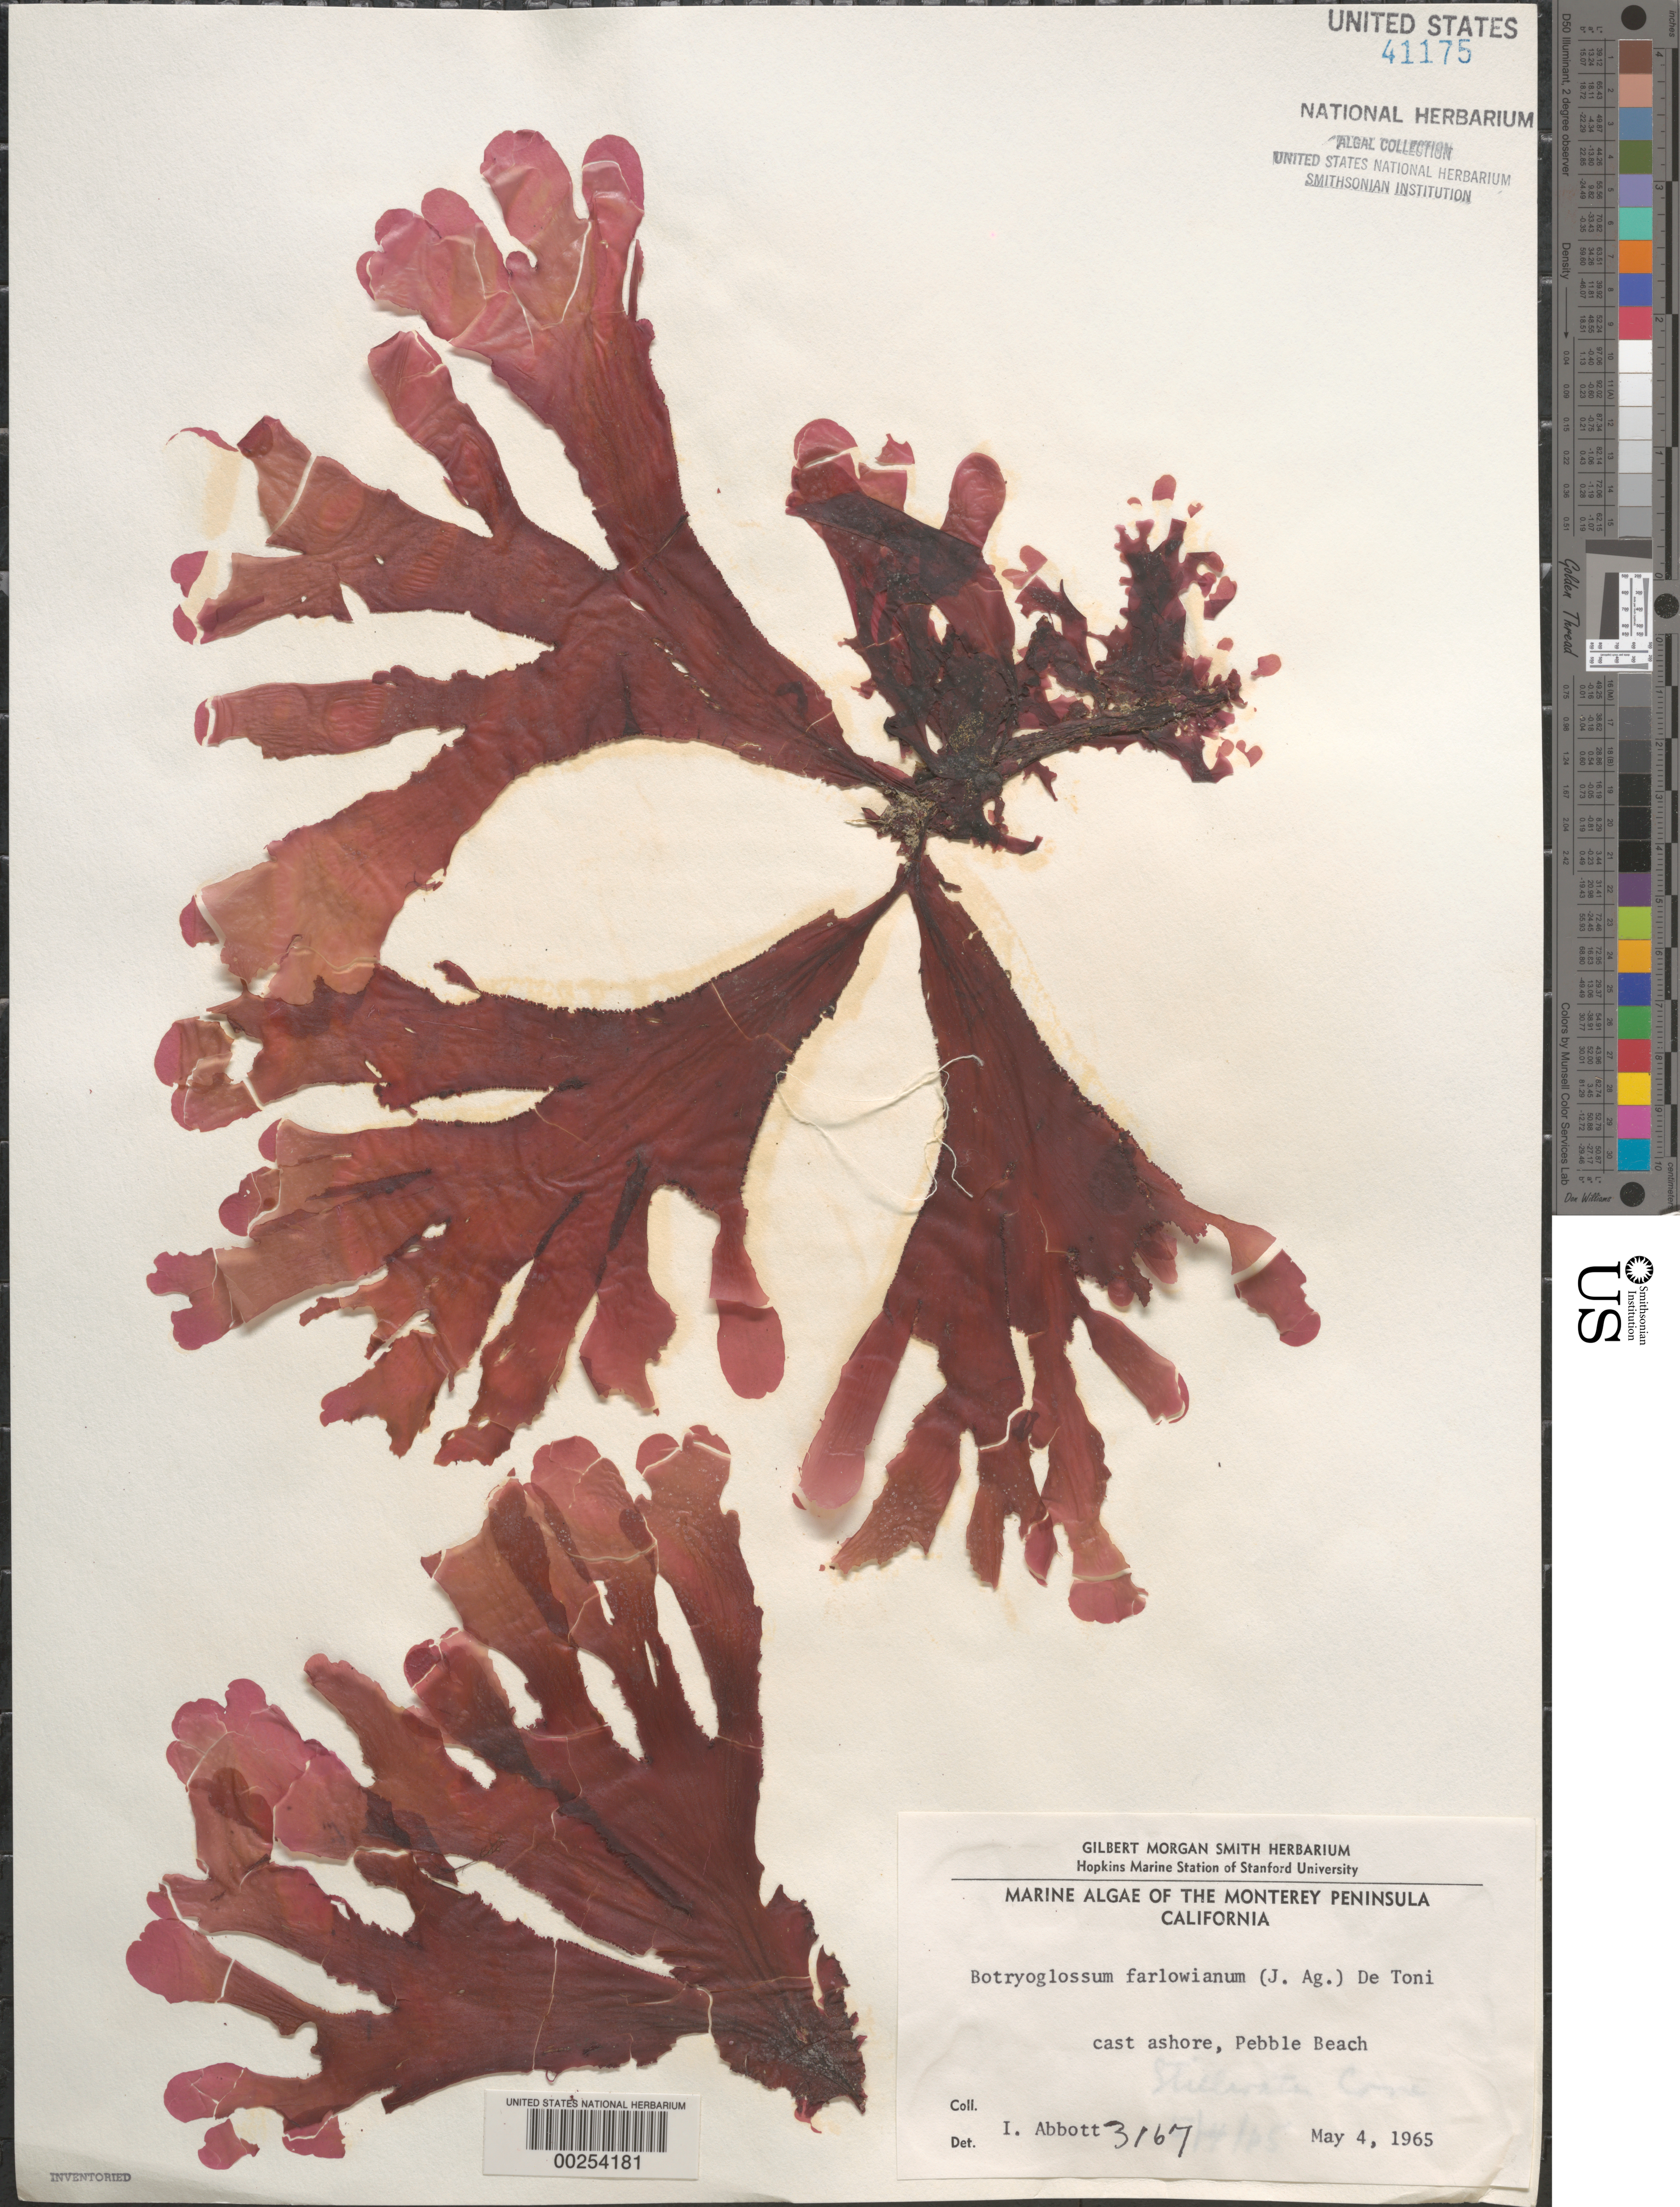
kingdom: Plantae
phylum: Rhodophyta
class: Florideophyceae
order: Ceramiales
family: Delesseriaceae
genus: Botryoglossum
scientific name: Botryoglossum farlowianum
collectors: I. A. Abbott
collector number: IAA 3167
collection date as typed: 04 May 1965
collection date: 1965-05-04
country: United States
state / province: California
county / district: Monterey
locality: Pebble Beach, Monterey Peninsula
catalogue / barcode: US 41175